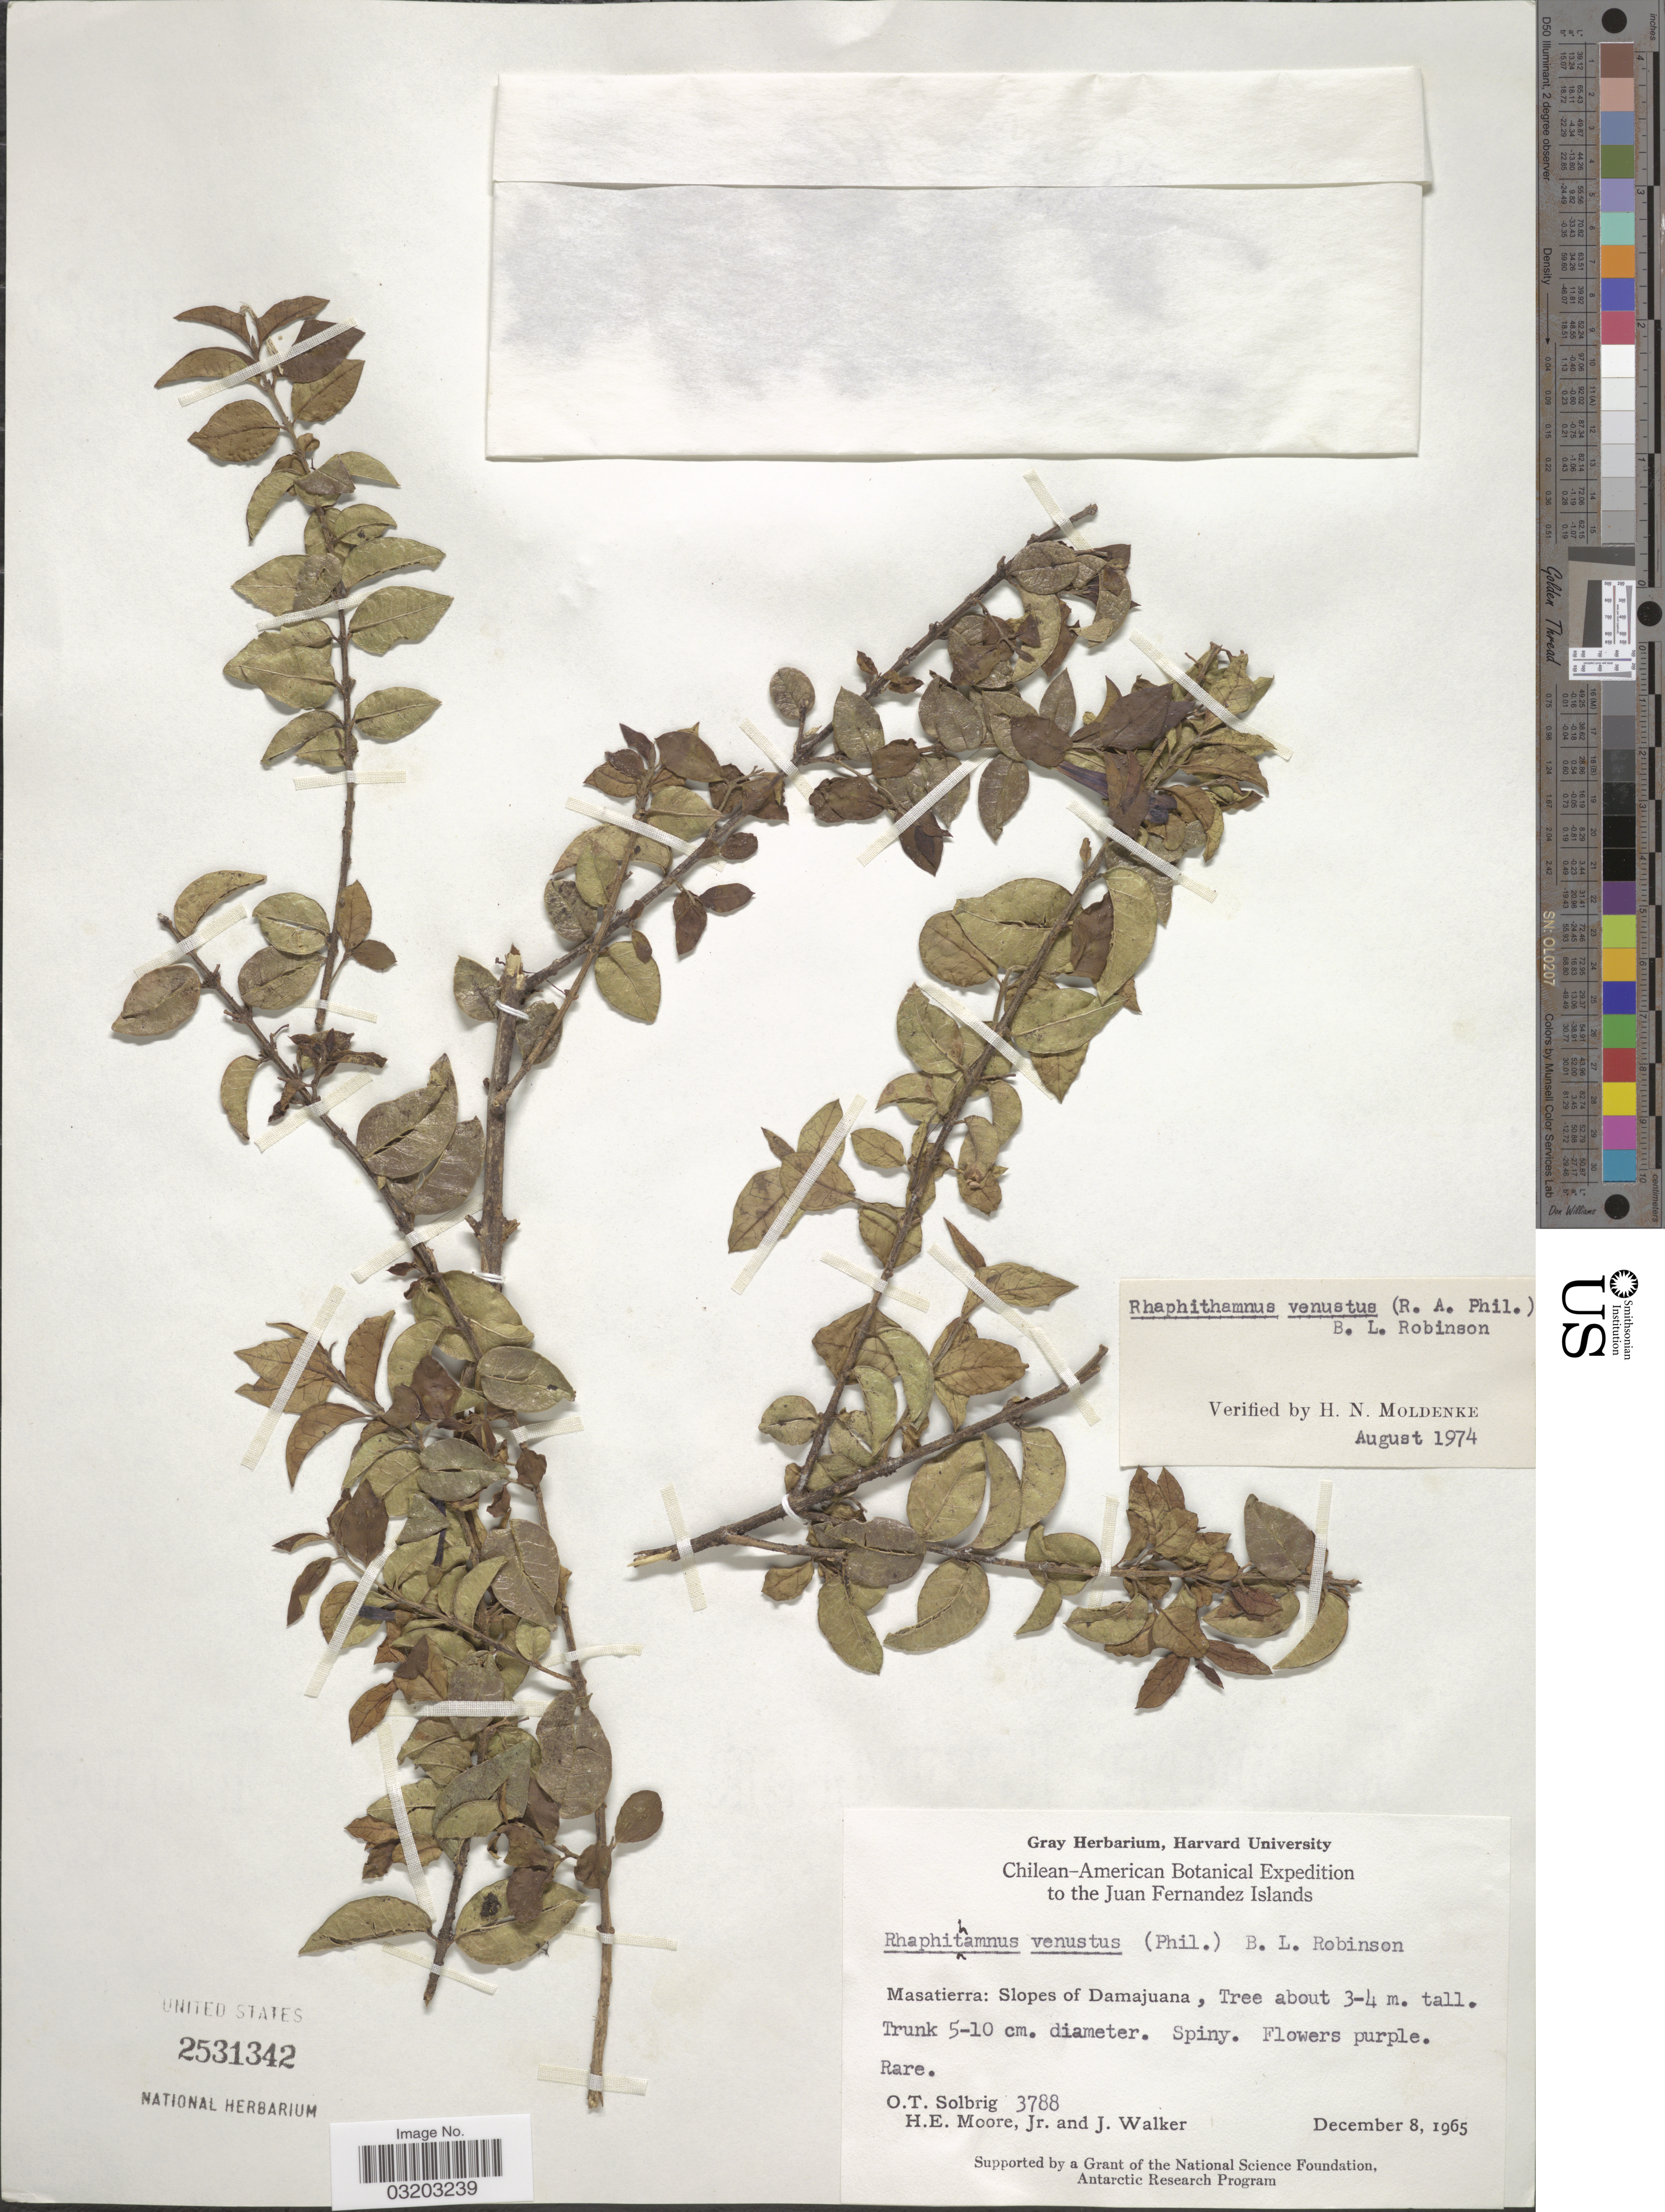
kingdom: Plantae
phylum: Tracheophyta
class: Magnoliopsida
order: Lamiales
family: Verbenaceae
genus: Rhaphithamnus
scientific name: Rhaphithamnus venustus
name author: (Phil.) B.L. Rob.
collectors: O. T. Solbrig, H. Moore & J. Walker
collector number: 3788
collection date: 1965-12-08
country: Chile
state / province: Valparaíso (V)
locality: Juan Fernandez Islands. Masatierra: Slopes of Damajuana.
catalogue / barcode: US 2531342